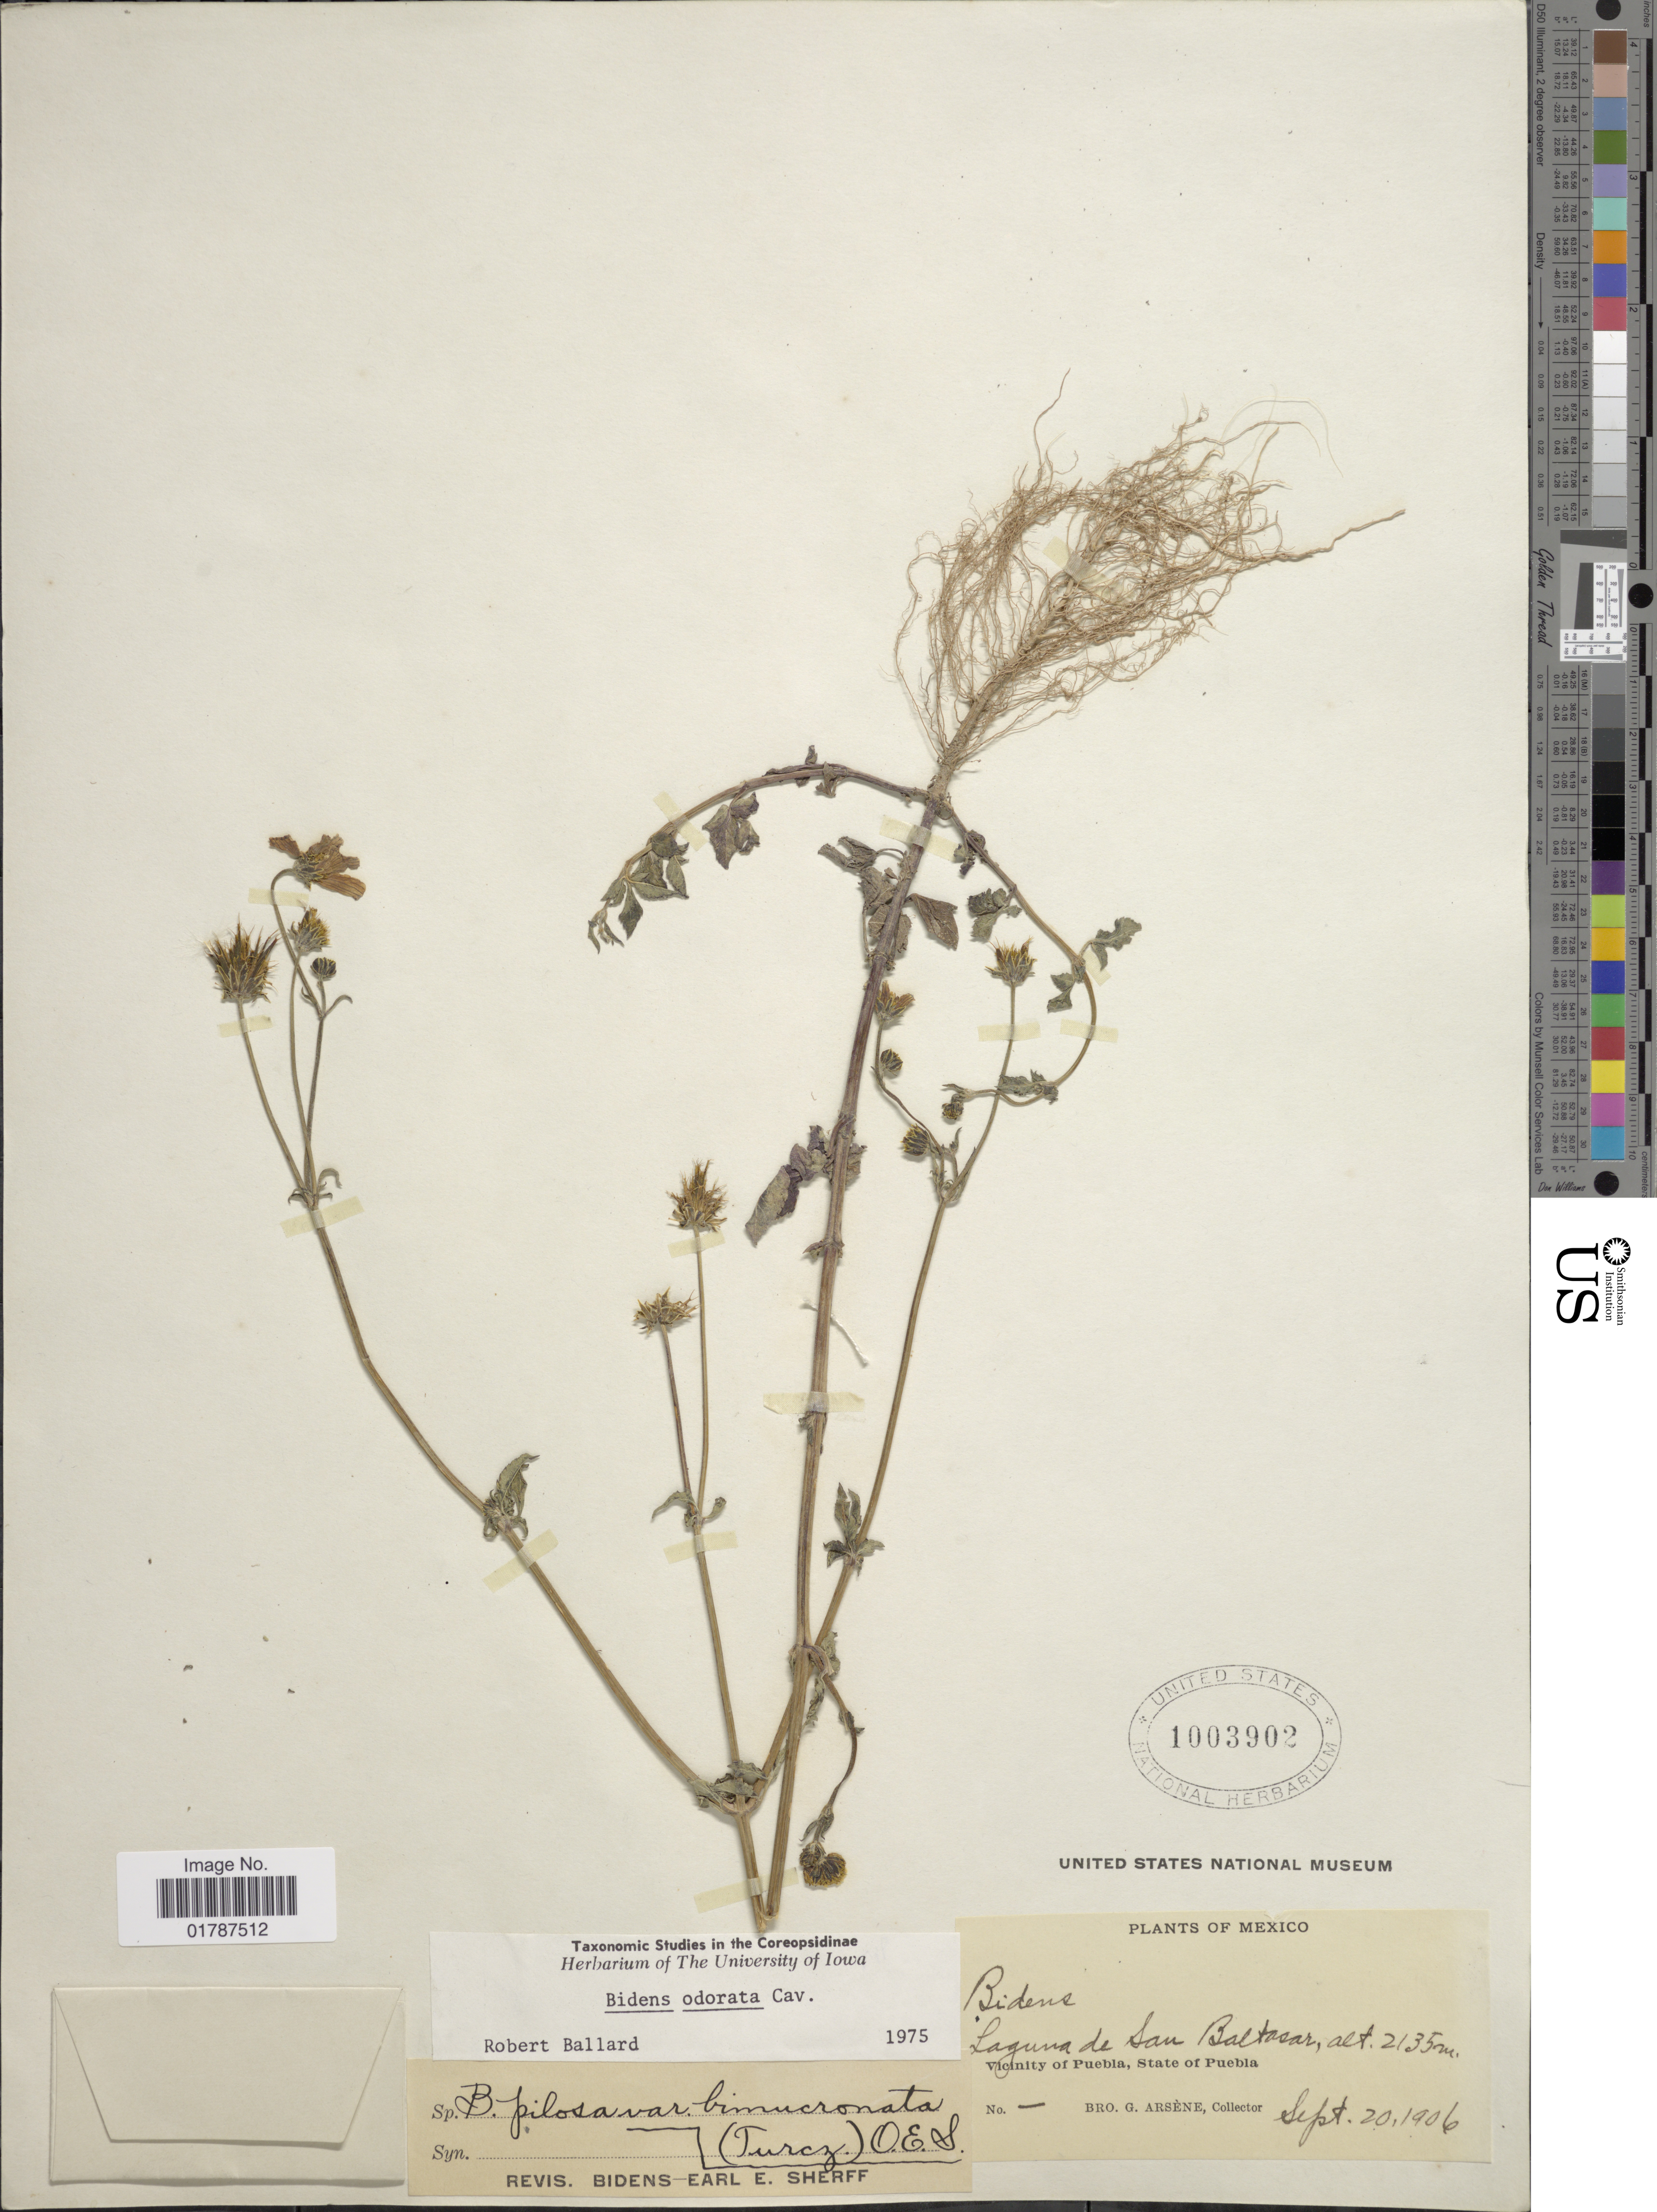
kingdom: Plantae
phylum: Tracheophyta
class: Magnoliopsida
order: Asterales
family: Asteraceae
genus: Bidens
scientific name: Bidens odorata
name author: Cav.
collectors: Bro. G. Arsène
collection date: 1906-09-20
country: Mexico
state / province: Puebla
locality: Laguna de San Baltasar, Vicinity of Puebla, State of Puebla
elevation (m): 2135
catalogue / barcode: US 1003902